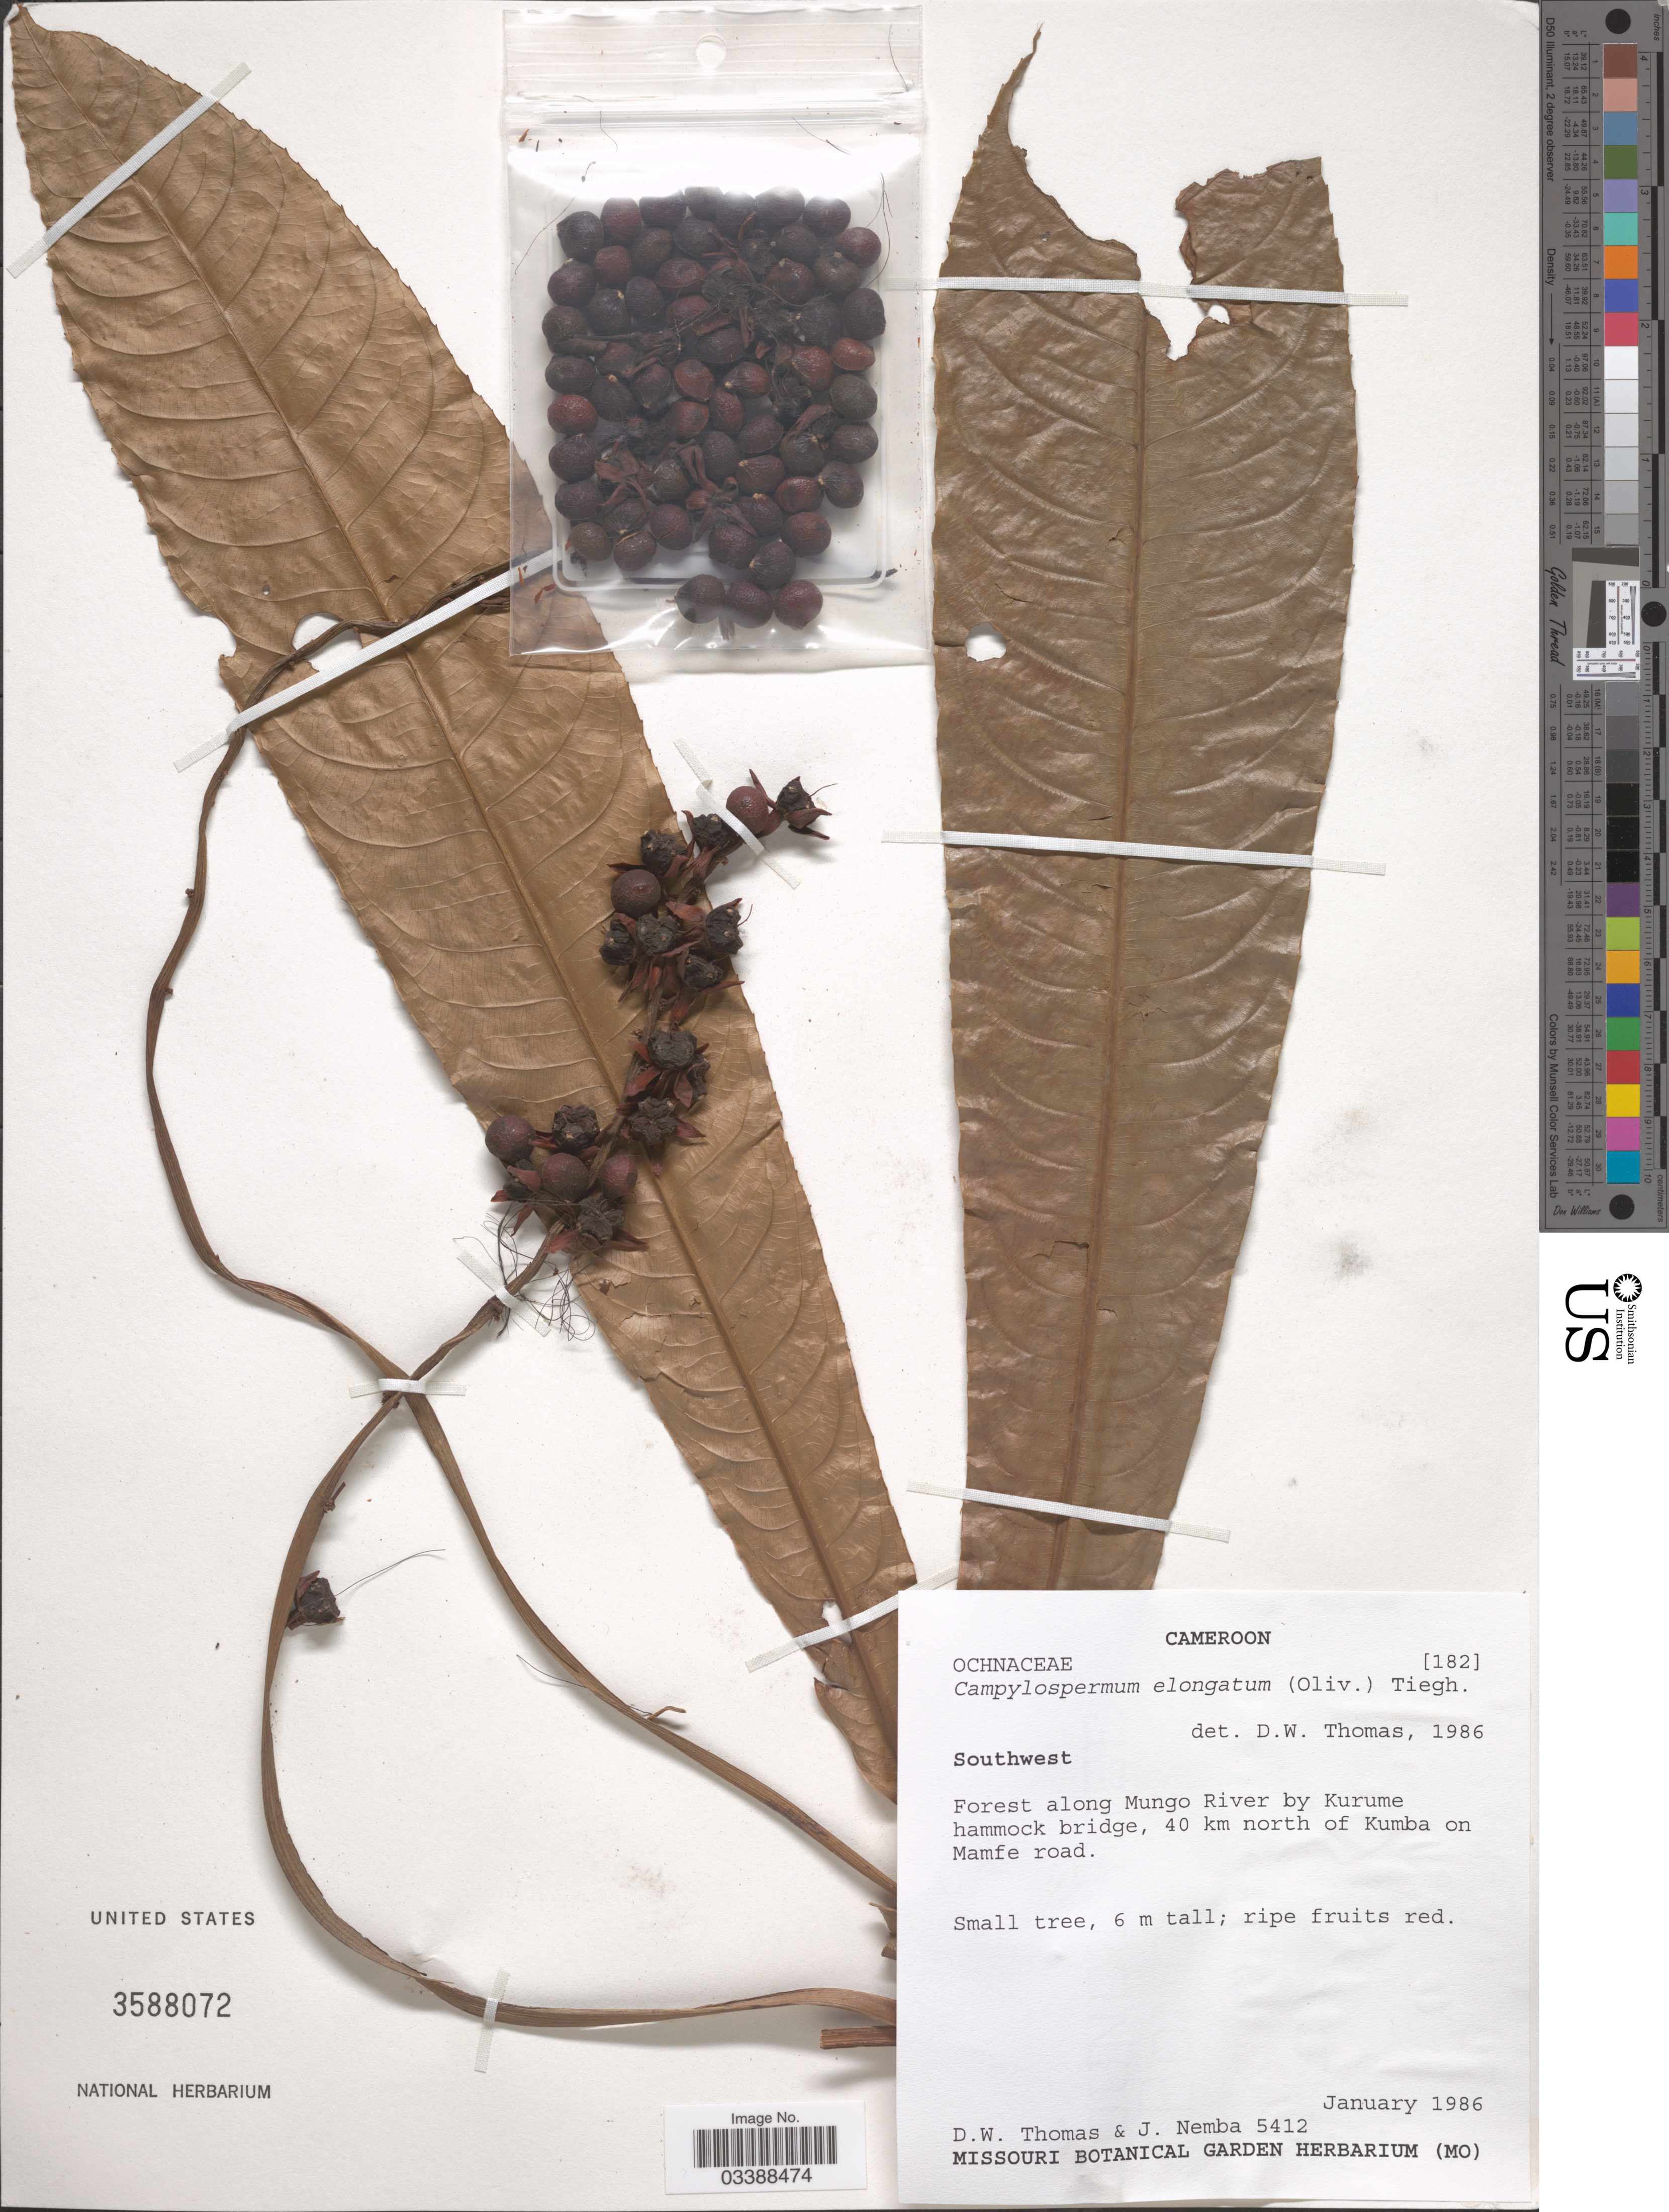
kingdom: Plantae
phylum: Tracheophyta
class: Magnoliopsida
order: Malpighiales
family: Ochnaceae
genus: Campylospermum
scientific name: Campylospermum elongatum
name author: (Oliv.) Tiegh.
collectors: D. W. Thomas & J. Nemba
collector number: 5412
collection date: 1986-01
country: Cameroon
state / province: Sud-Ouest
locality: Southwest. Forest along Mungo River by Kurume hammock bridge, 40 km north of Kumba on Mamfe road.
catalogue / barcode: US 3588072